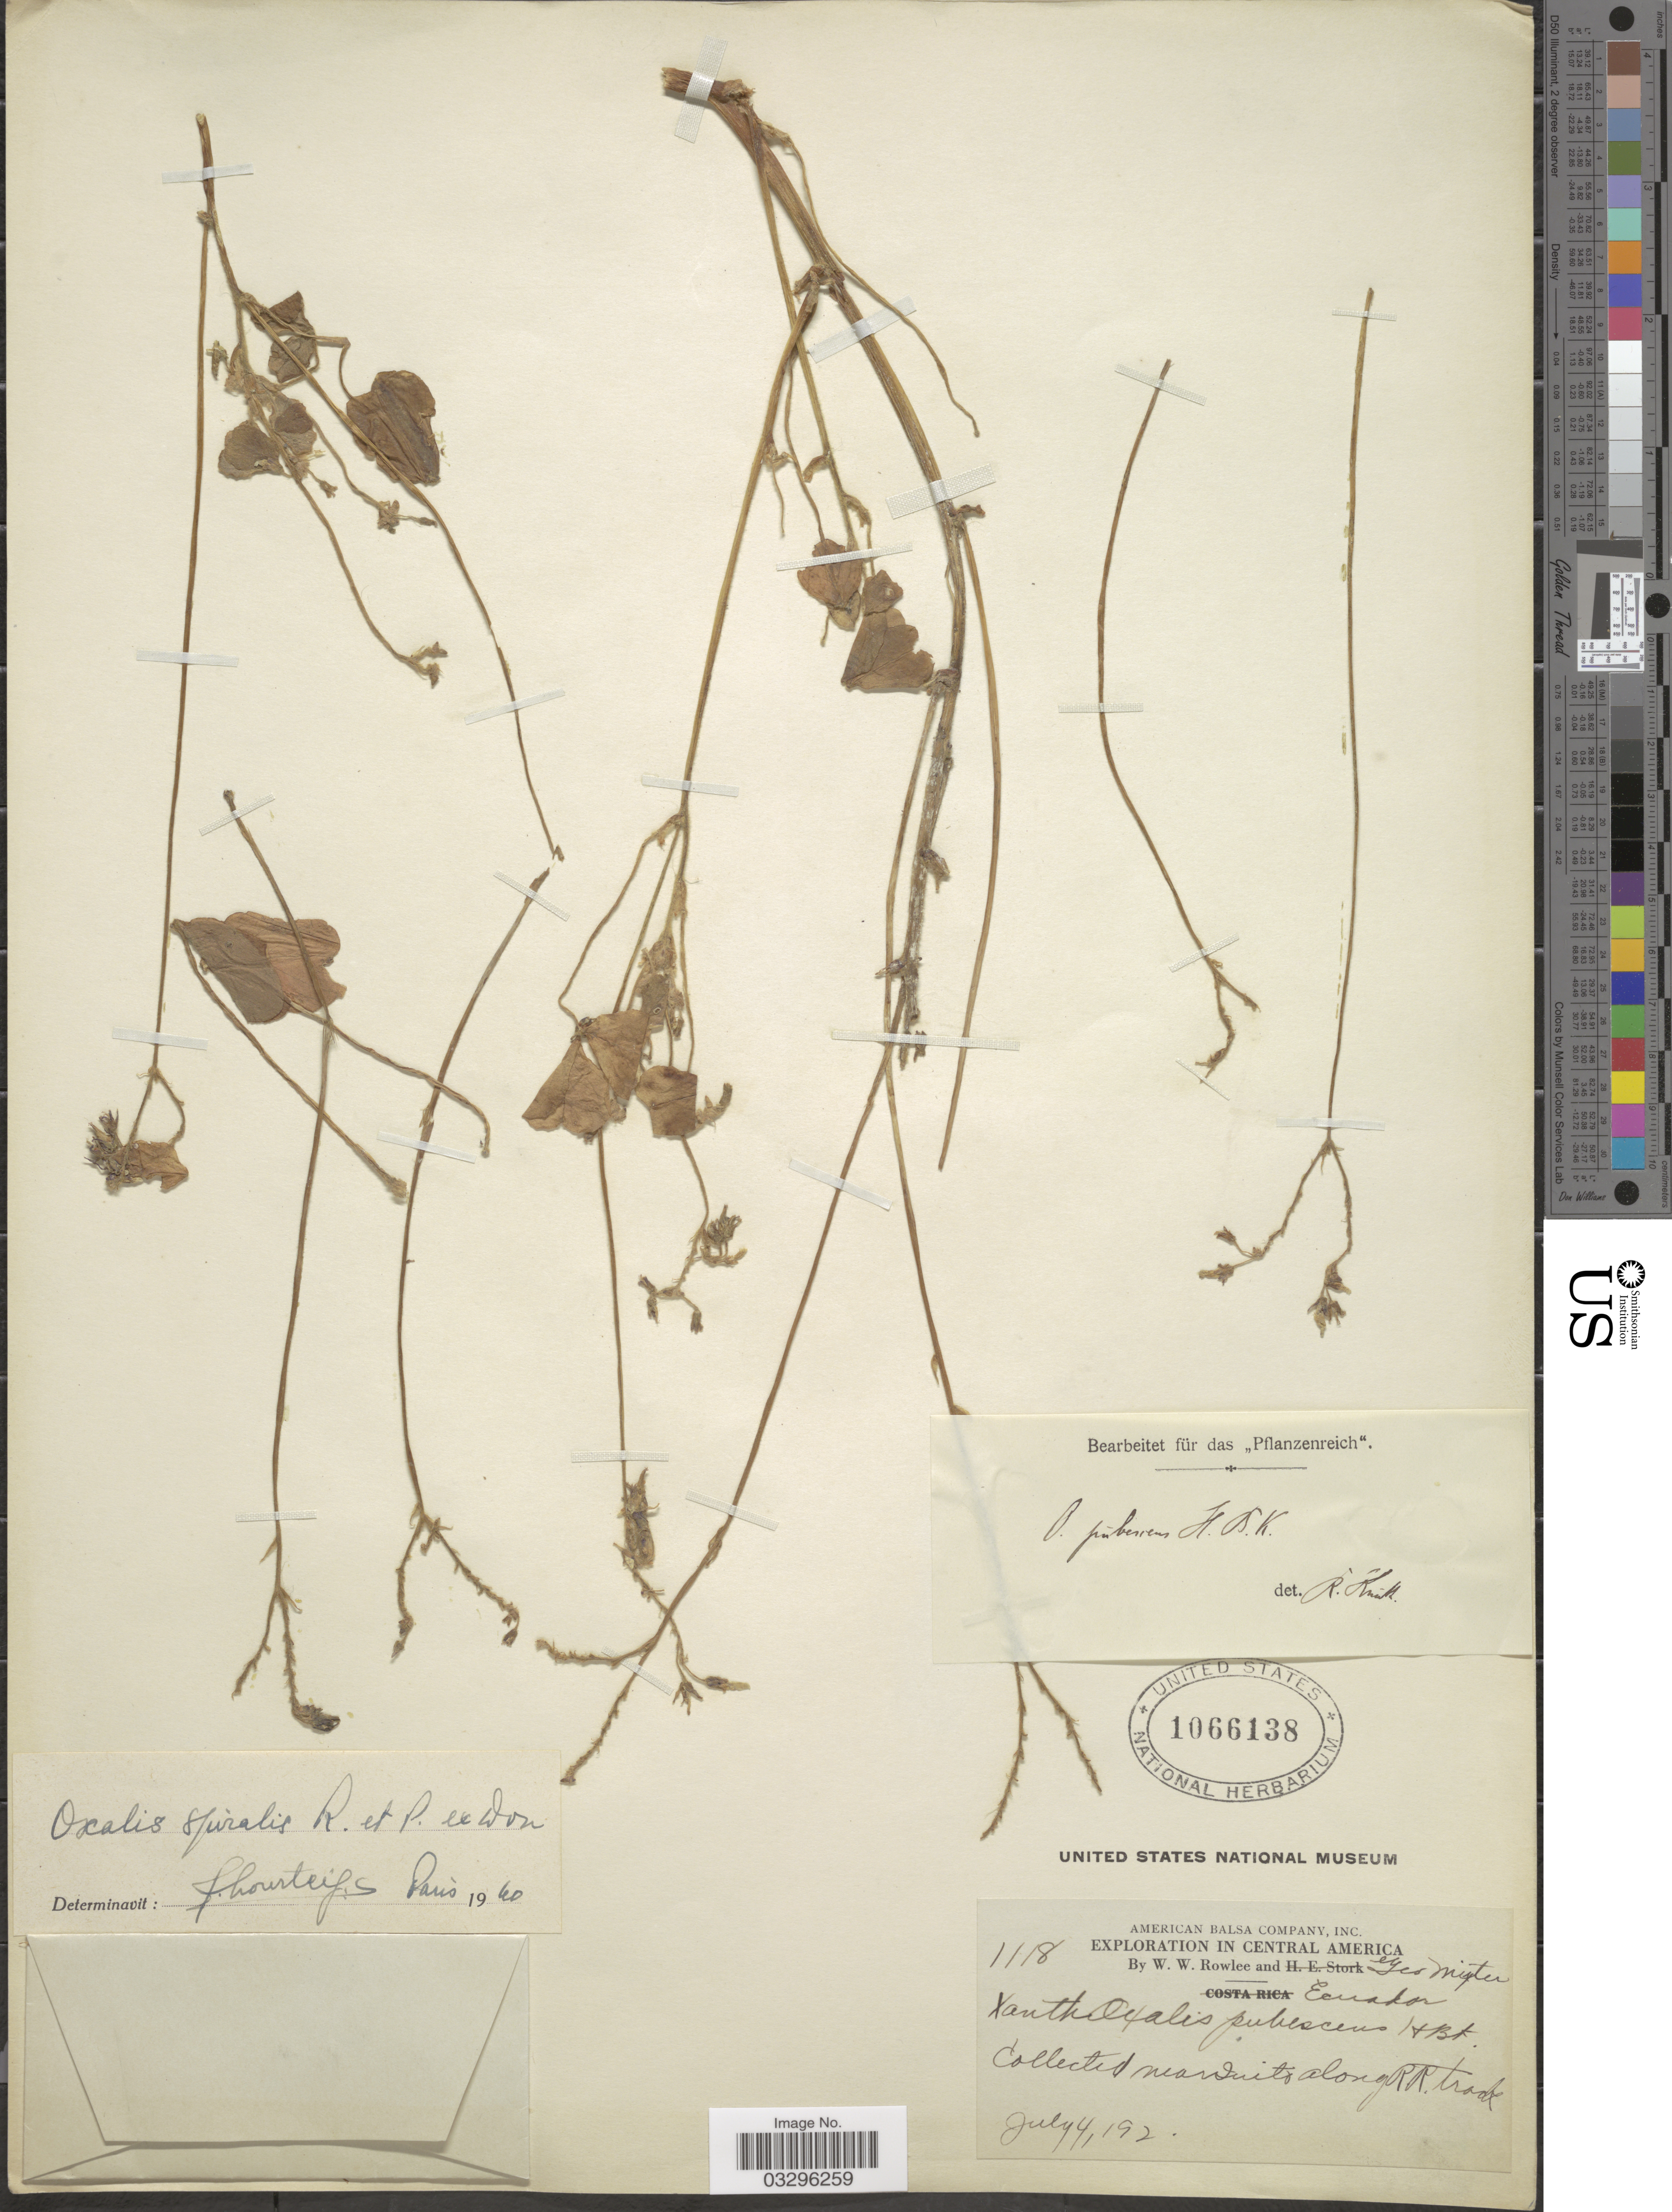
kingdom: Plantae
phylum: Tracheophyta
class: Magnoliopsida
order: Oxalidales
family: Oxalidaceae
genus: Oxalis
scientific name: Oxalis spiralis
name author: Ruiz & Pav. ex G. Don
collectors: W. W. Rowlee & G. Mixter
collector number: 1118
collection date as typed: July 4, 192.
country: Ecuador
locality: Near Quito along R.R. track.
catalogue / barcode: US 1066138